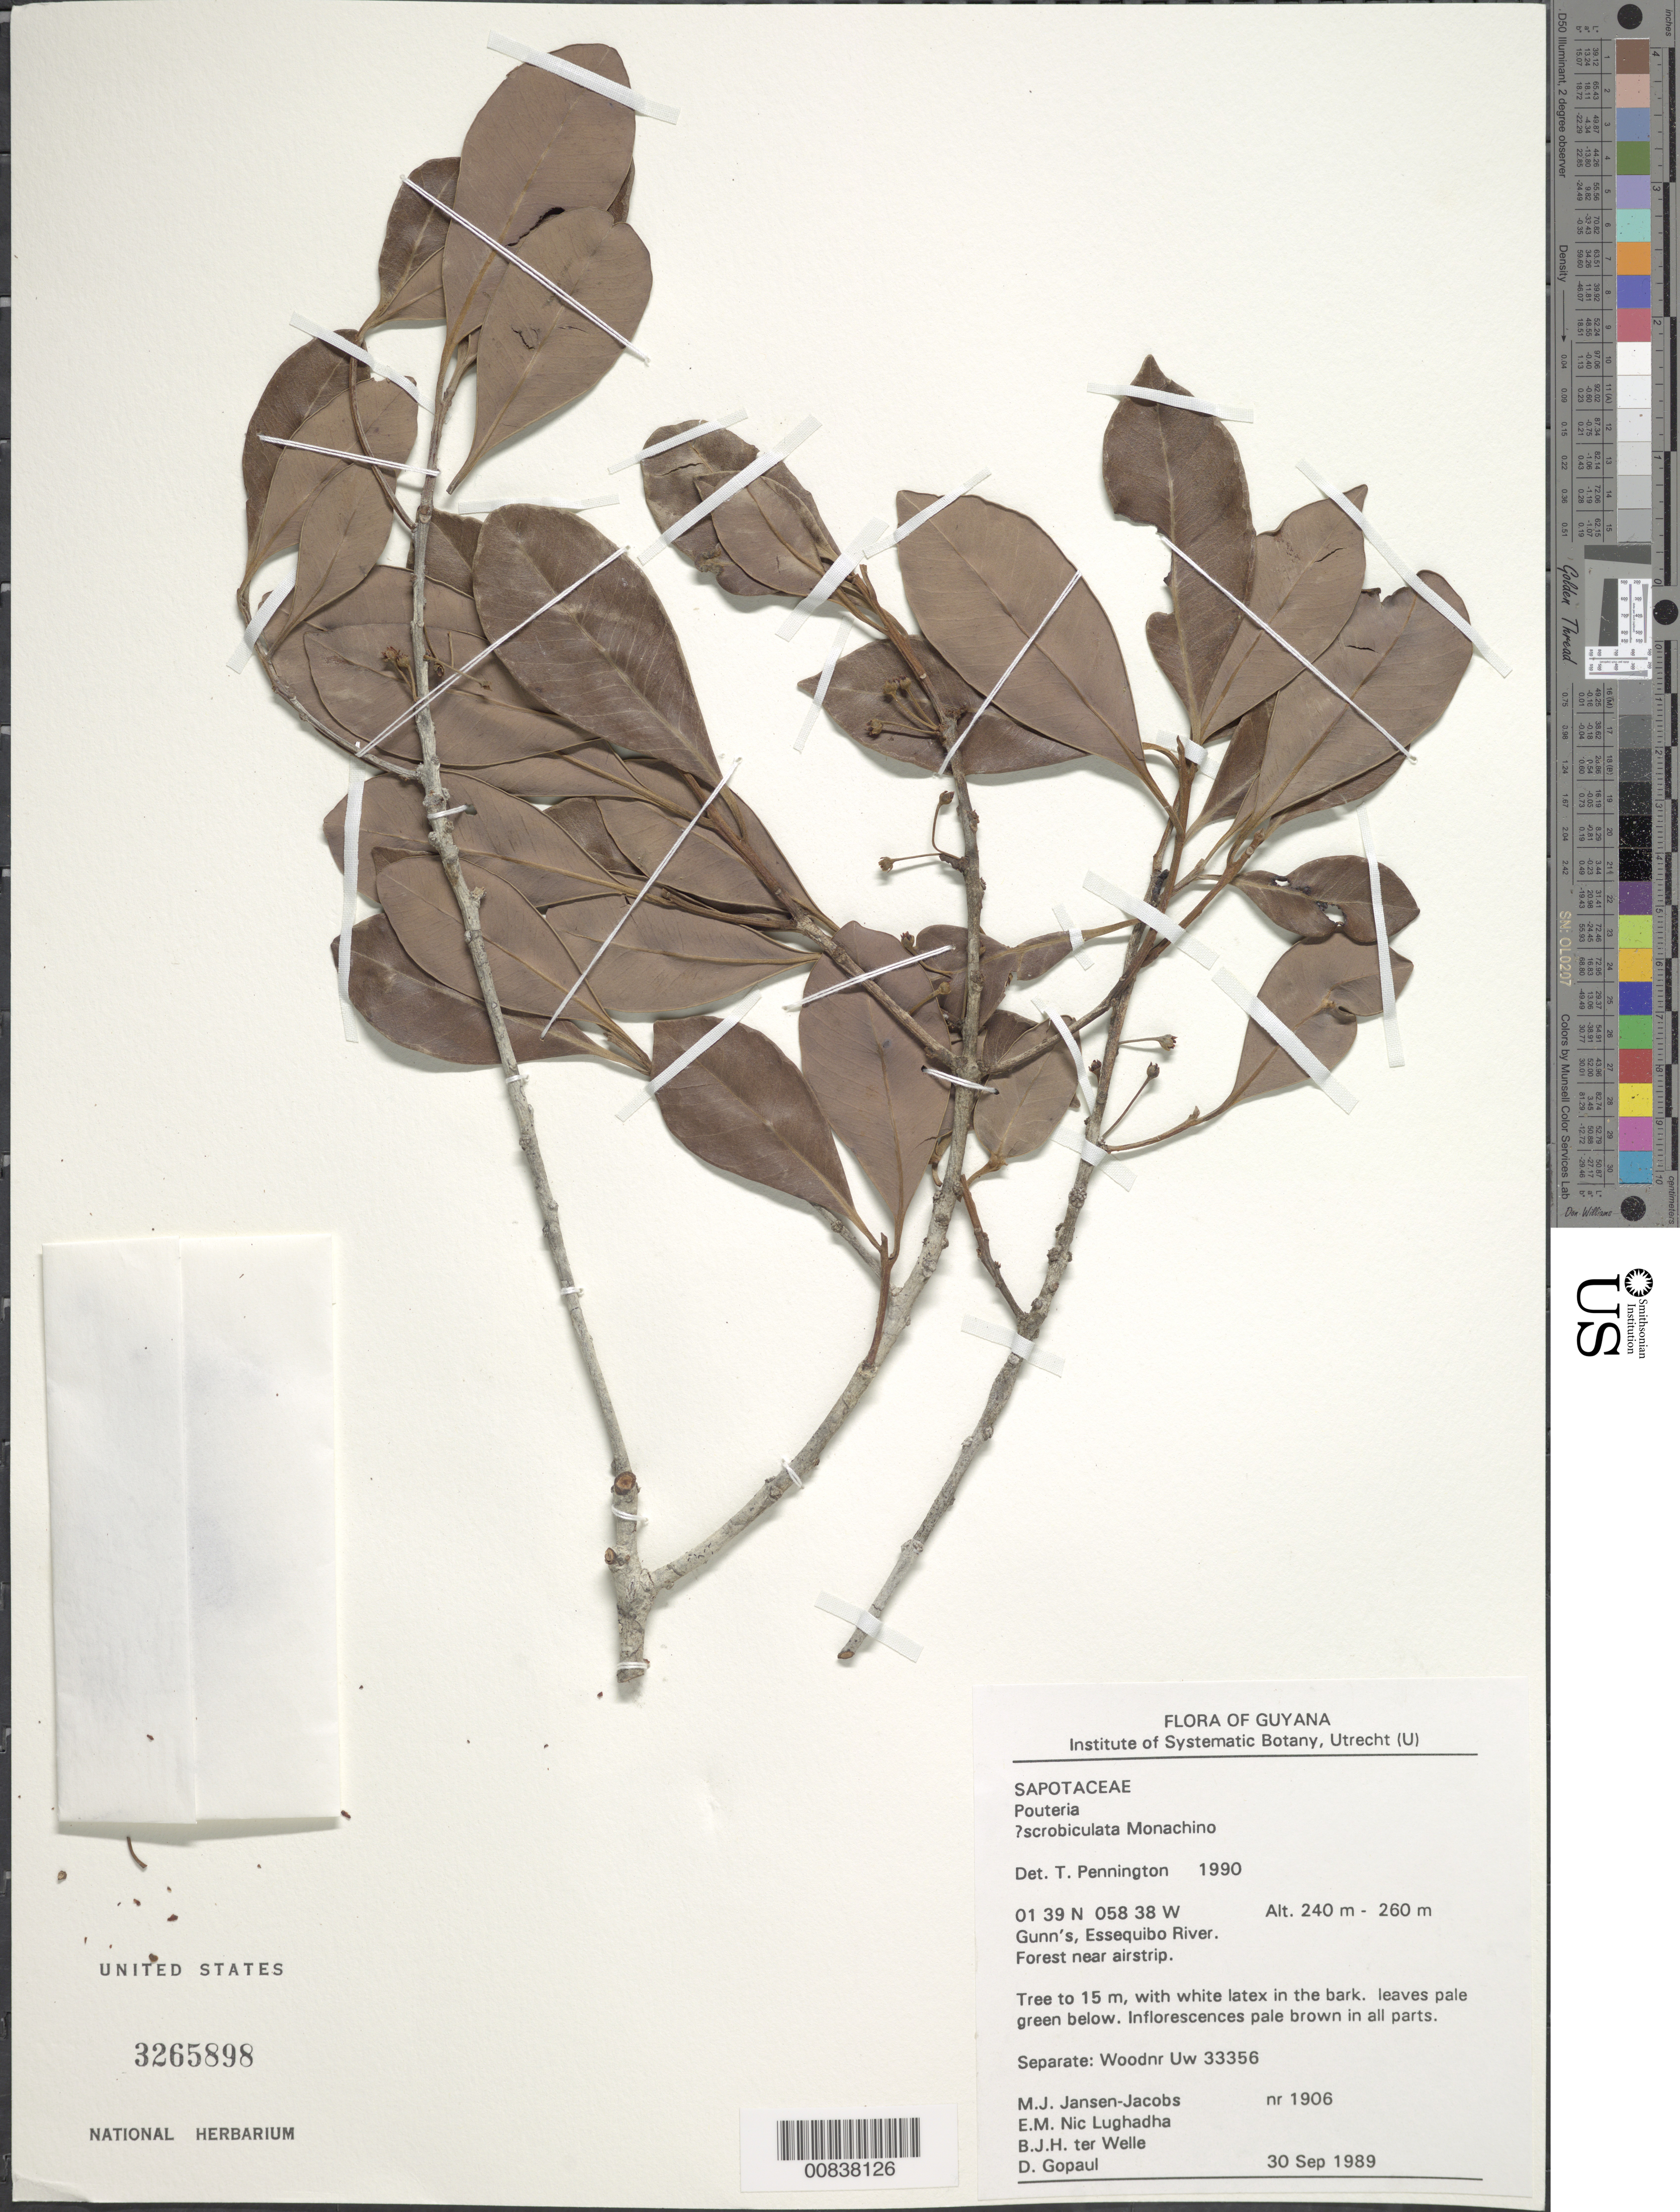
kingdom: Plantae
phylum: Tracheophyta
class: Magnoliopsida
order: Ericales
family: Sapotaceae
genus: Pouteria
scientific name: Pouteria scrobiculata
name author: Monach. ex T.D. Penn.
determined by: Pennington, T. D., (K)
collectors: M. J. Jansen-Jacobs, E. Nic Lughadha, B. Welle & D. Gopaul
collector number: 1906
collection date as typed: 30-Sep-89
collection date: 1989-09-30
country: Guyana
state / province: U. Takutu-U. Essequibo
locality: Gunn's, Essequibo River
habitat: Forest near airstrip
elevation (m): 240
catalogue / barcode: US 3265898